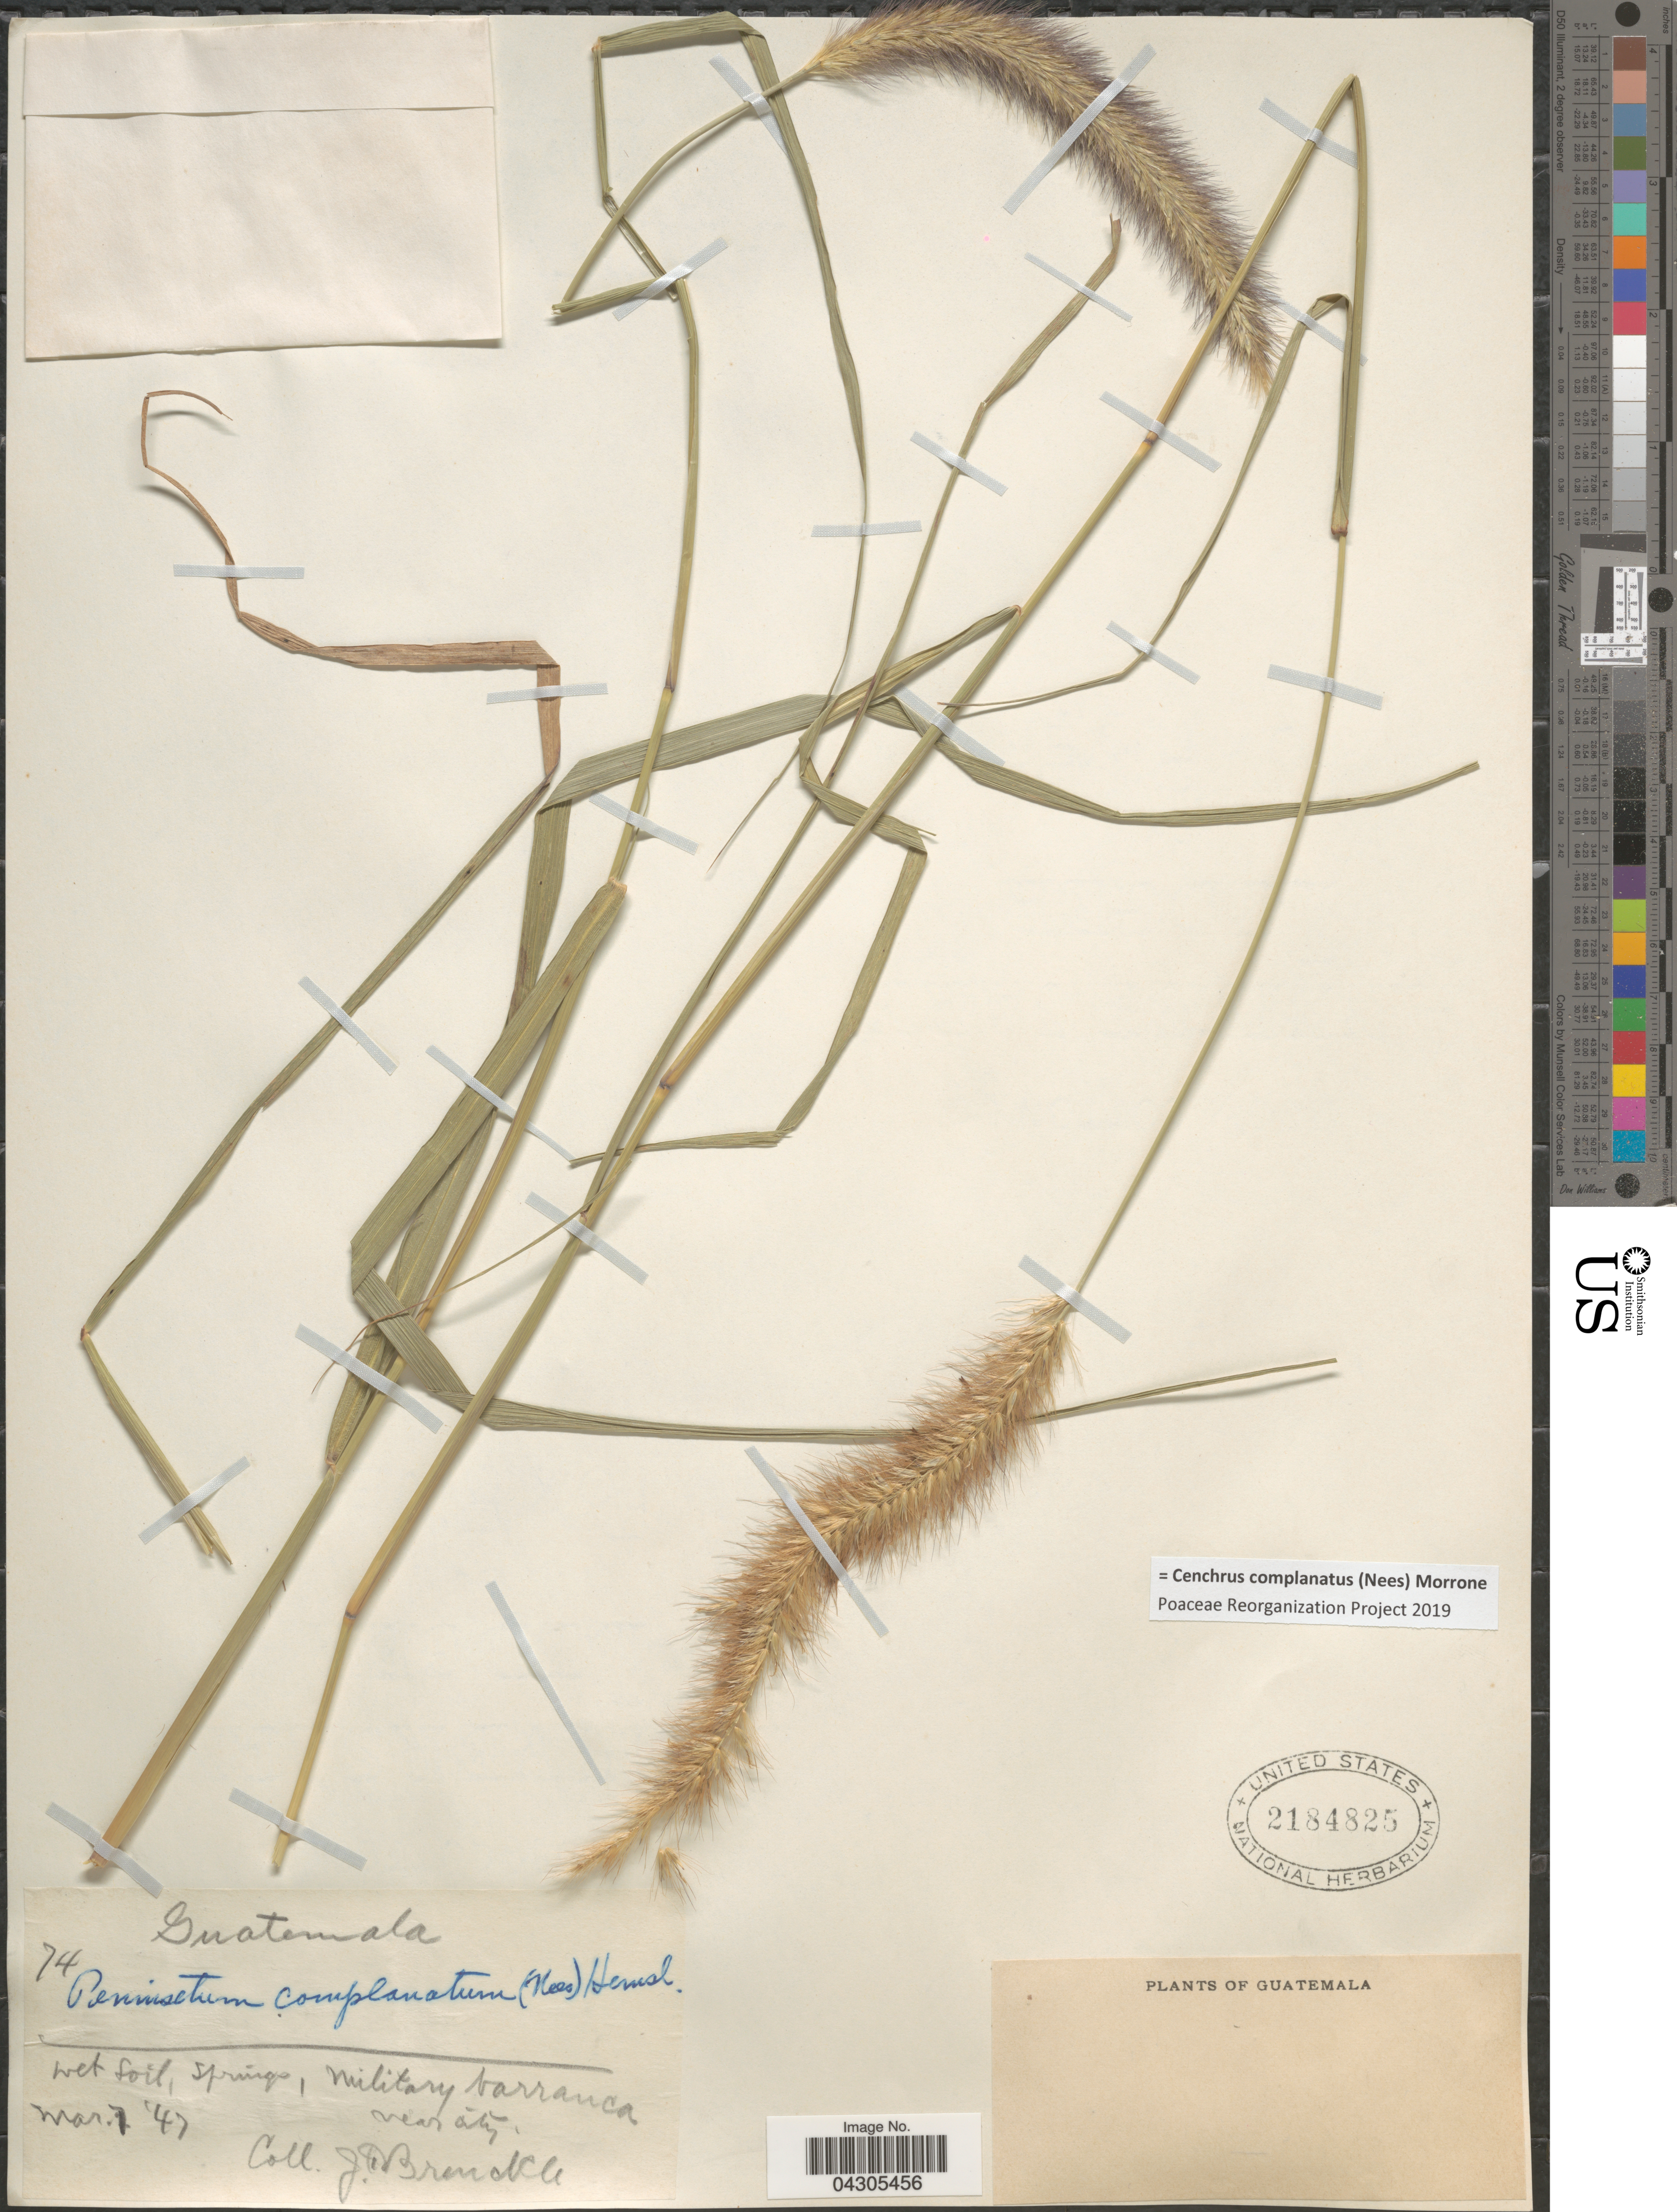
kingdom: Plantae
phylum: Tracheophyta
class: Liliopsida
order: Poales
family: Poaceae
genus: Cenchrus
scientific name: Cenchrus complanatus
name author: (Nees) Morrone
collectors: J. Brenckle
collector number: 74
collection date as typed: Transcribed d/m/y: 7/3/47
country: Guatemala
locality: Wet soil, springs, military barranca near city.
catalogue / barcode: US 2184825